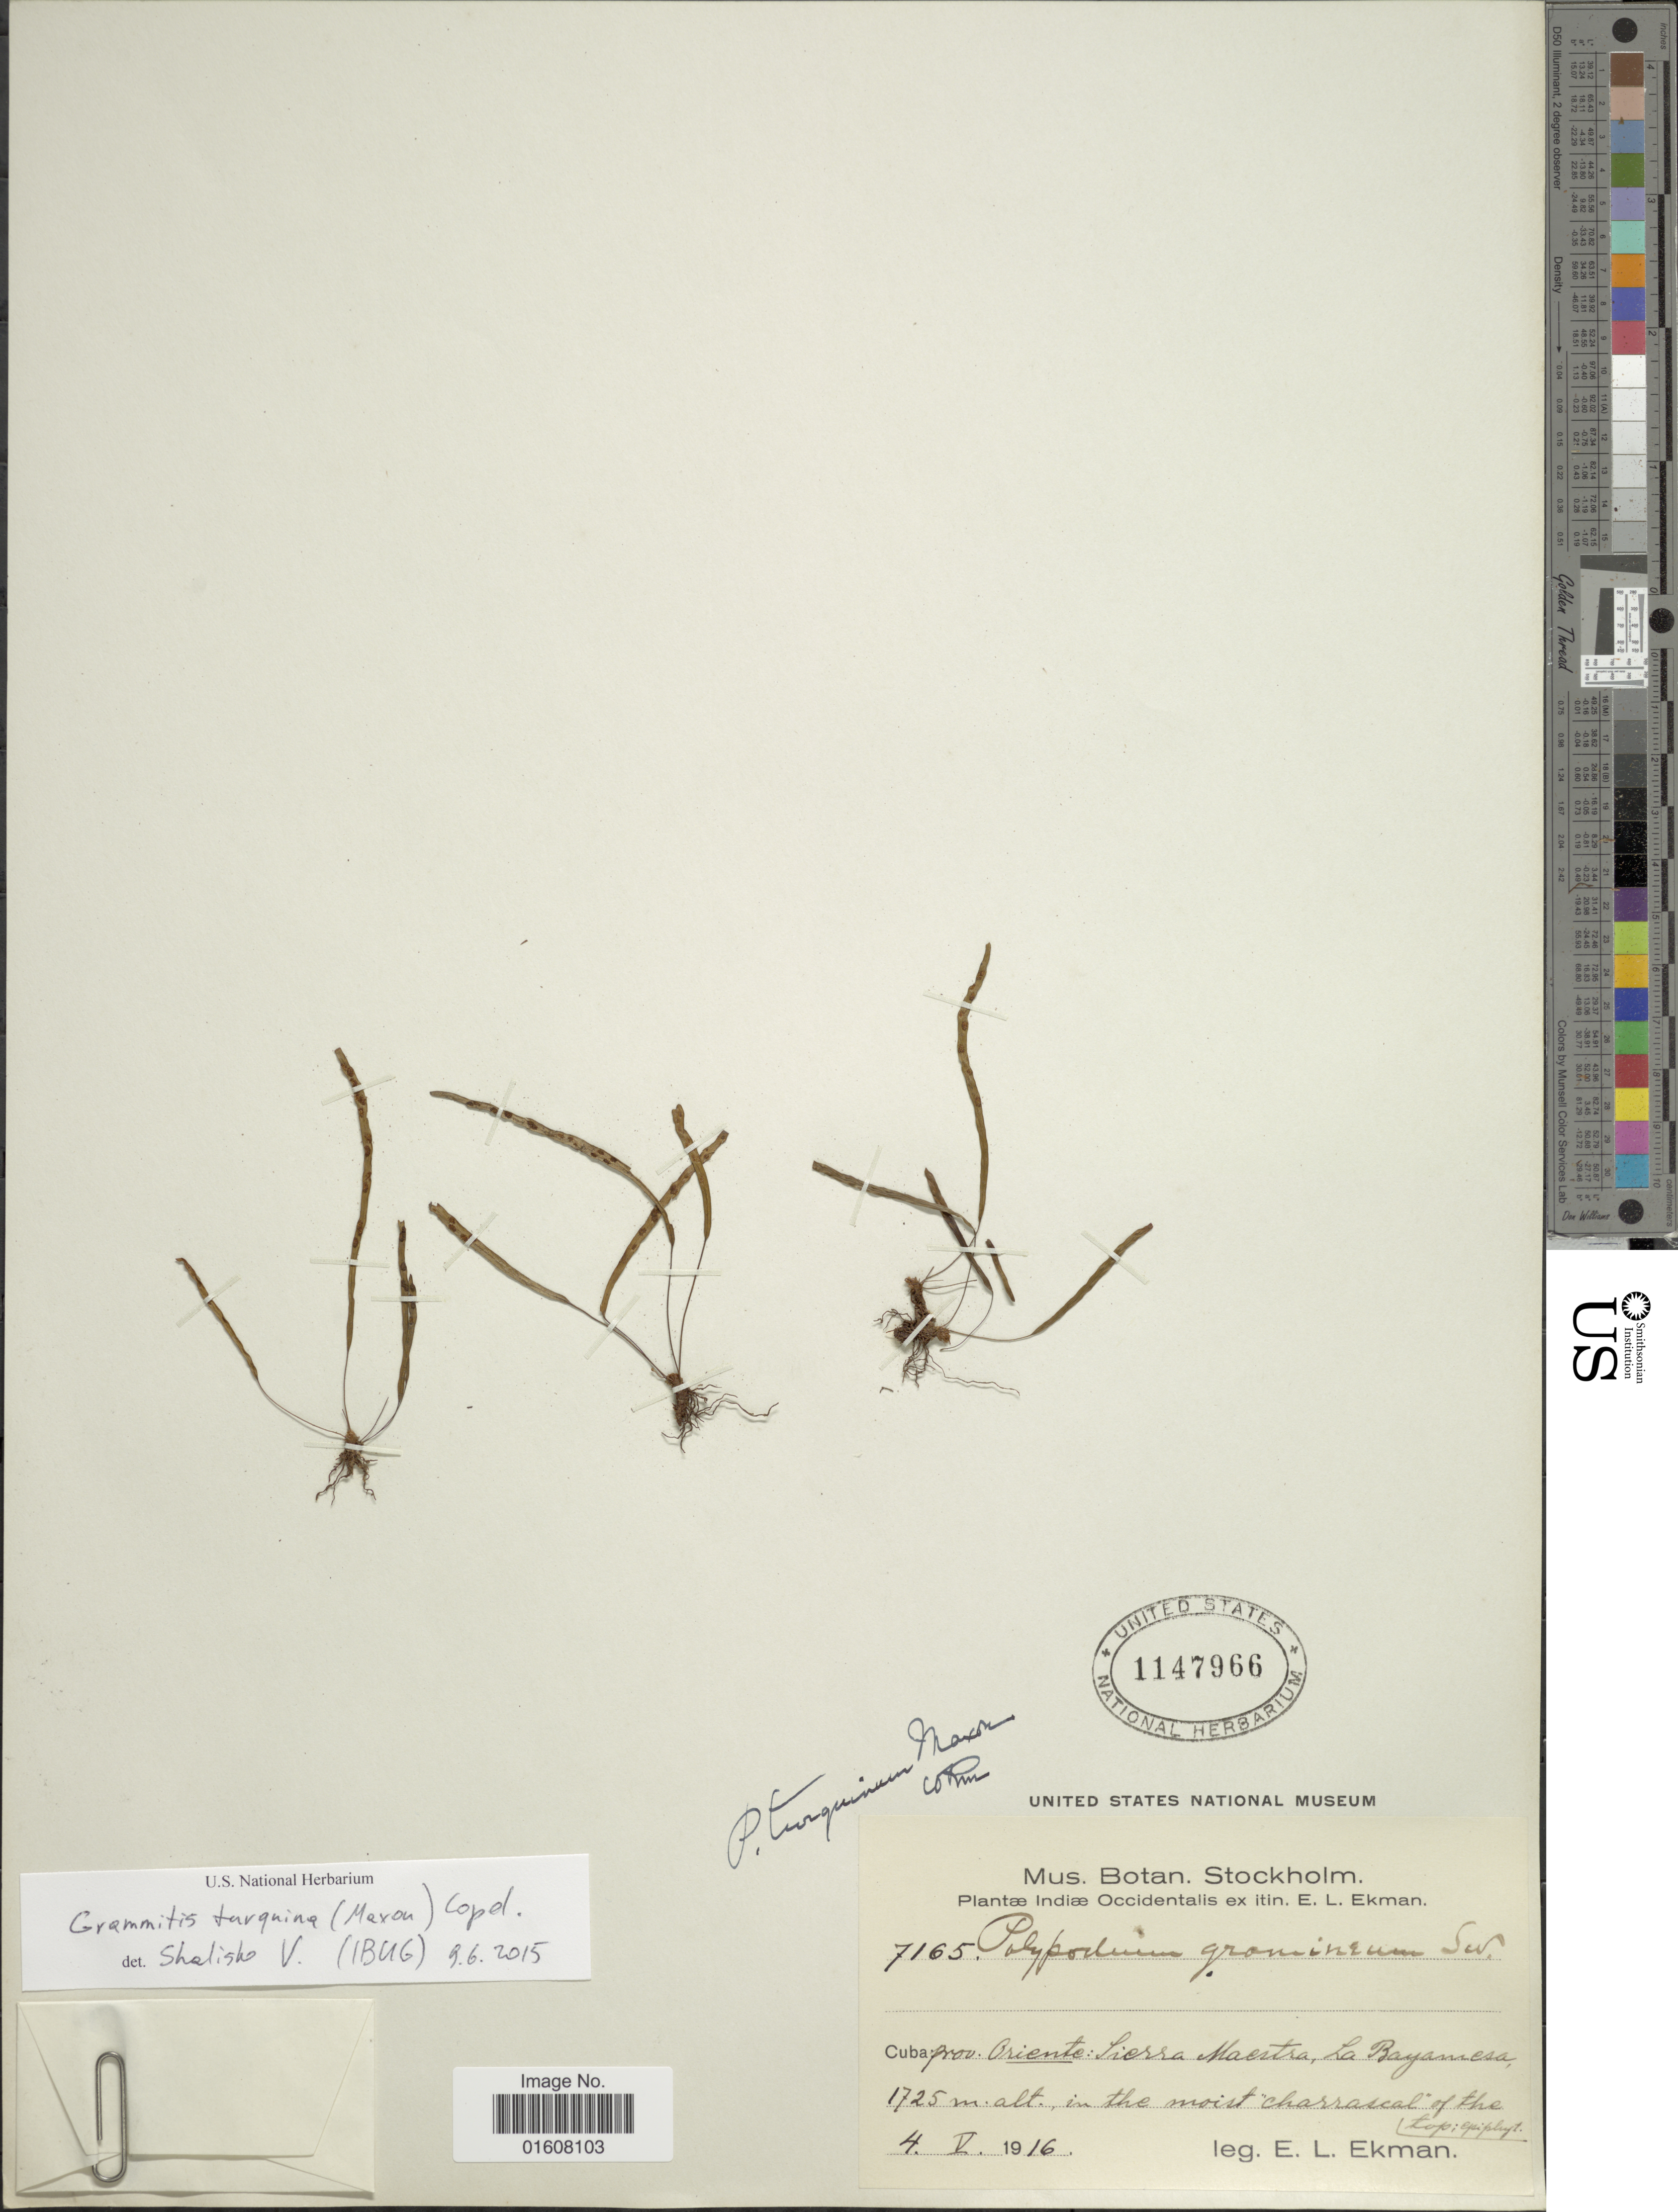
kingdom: Plantae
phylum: Tracheophyta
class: Polypodiopsida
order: Polypodiales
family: Polypodiaceae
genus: Grammitis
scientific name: Grammitis turquina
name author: (Maxon) Copel.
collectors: E. L. Ekman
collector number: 7165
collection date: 1916-05-04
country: Cuba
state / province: Oriente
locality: Sierra Maestra, La Bayamesa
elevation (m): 1725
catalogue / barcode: US 1147966